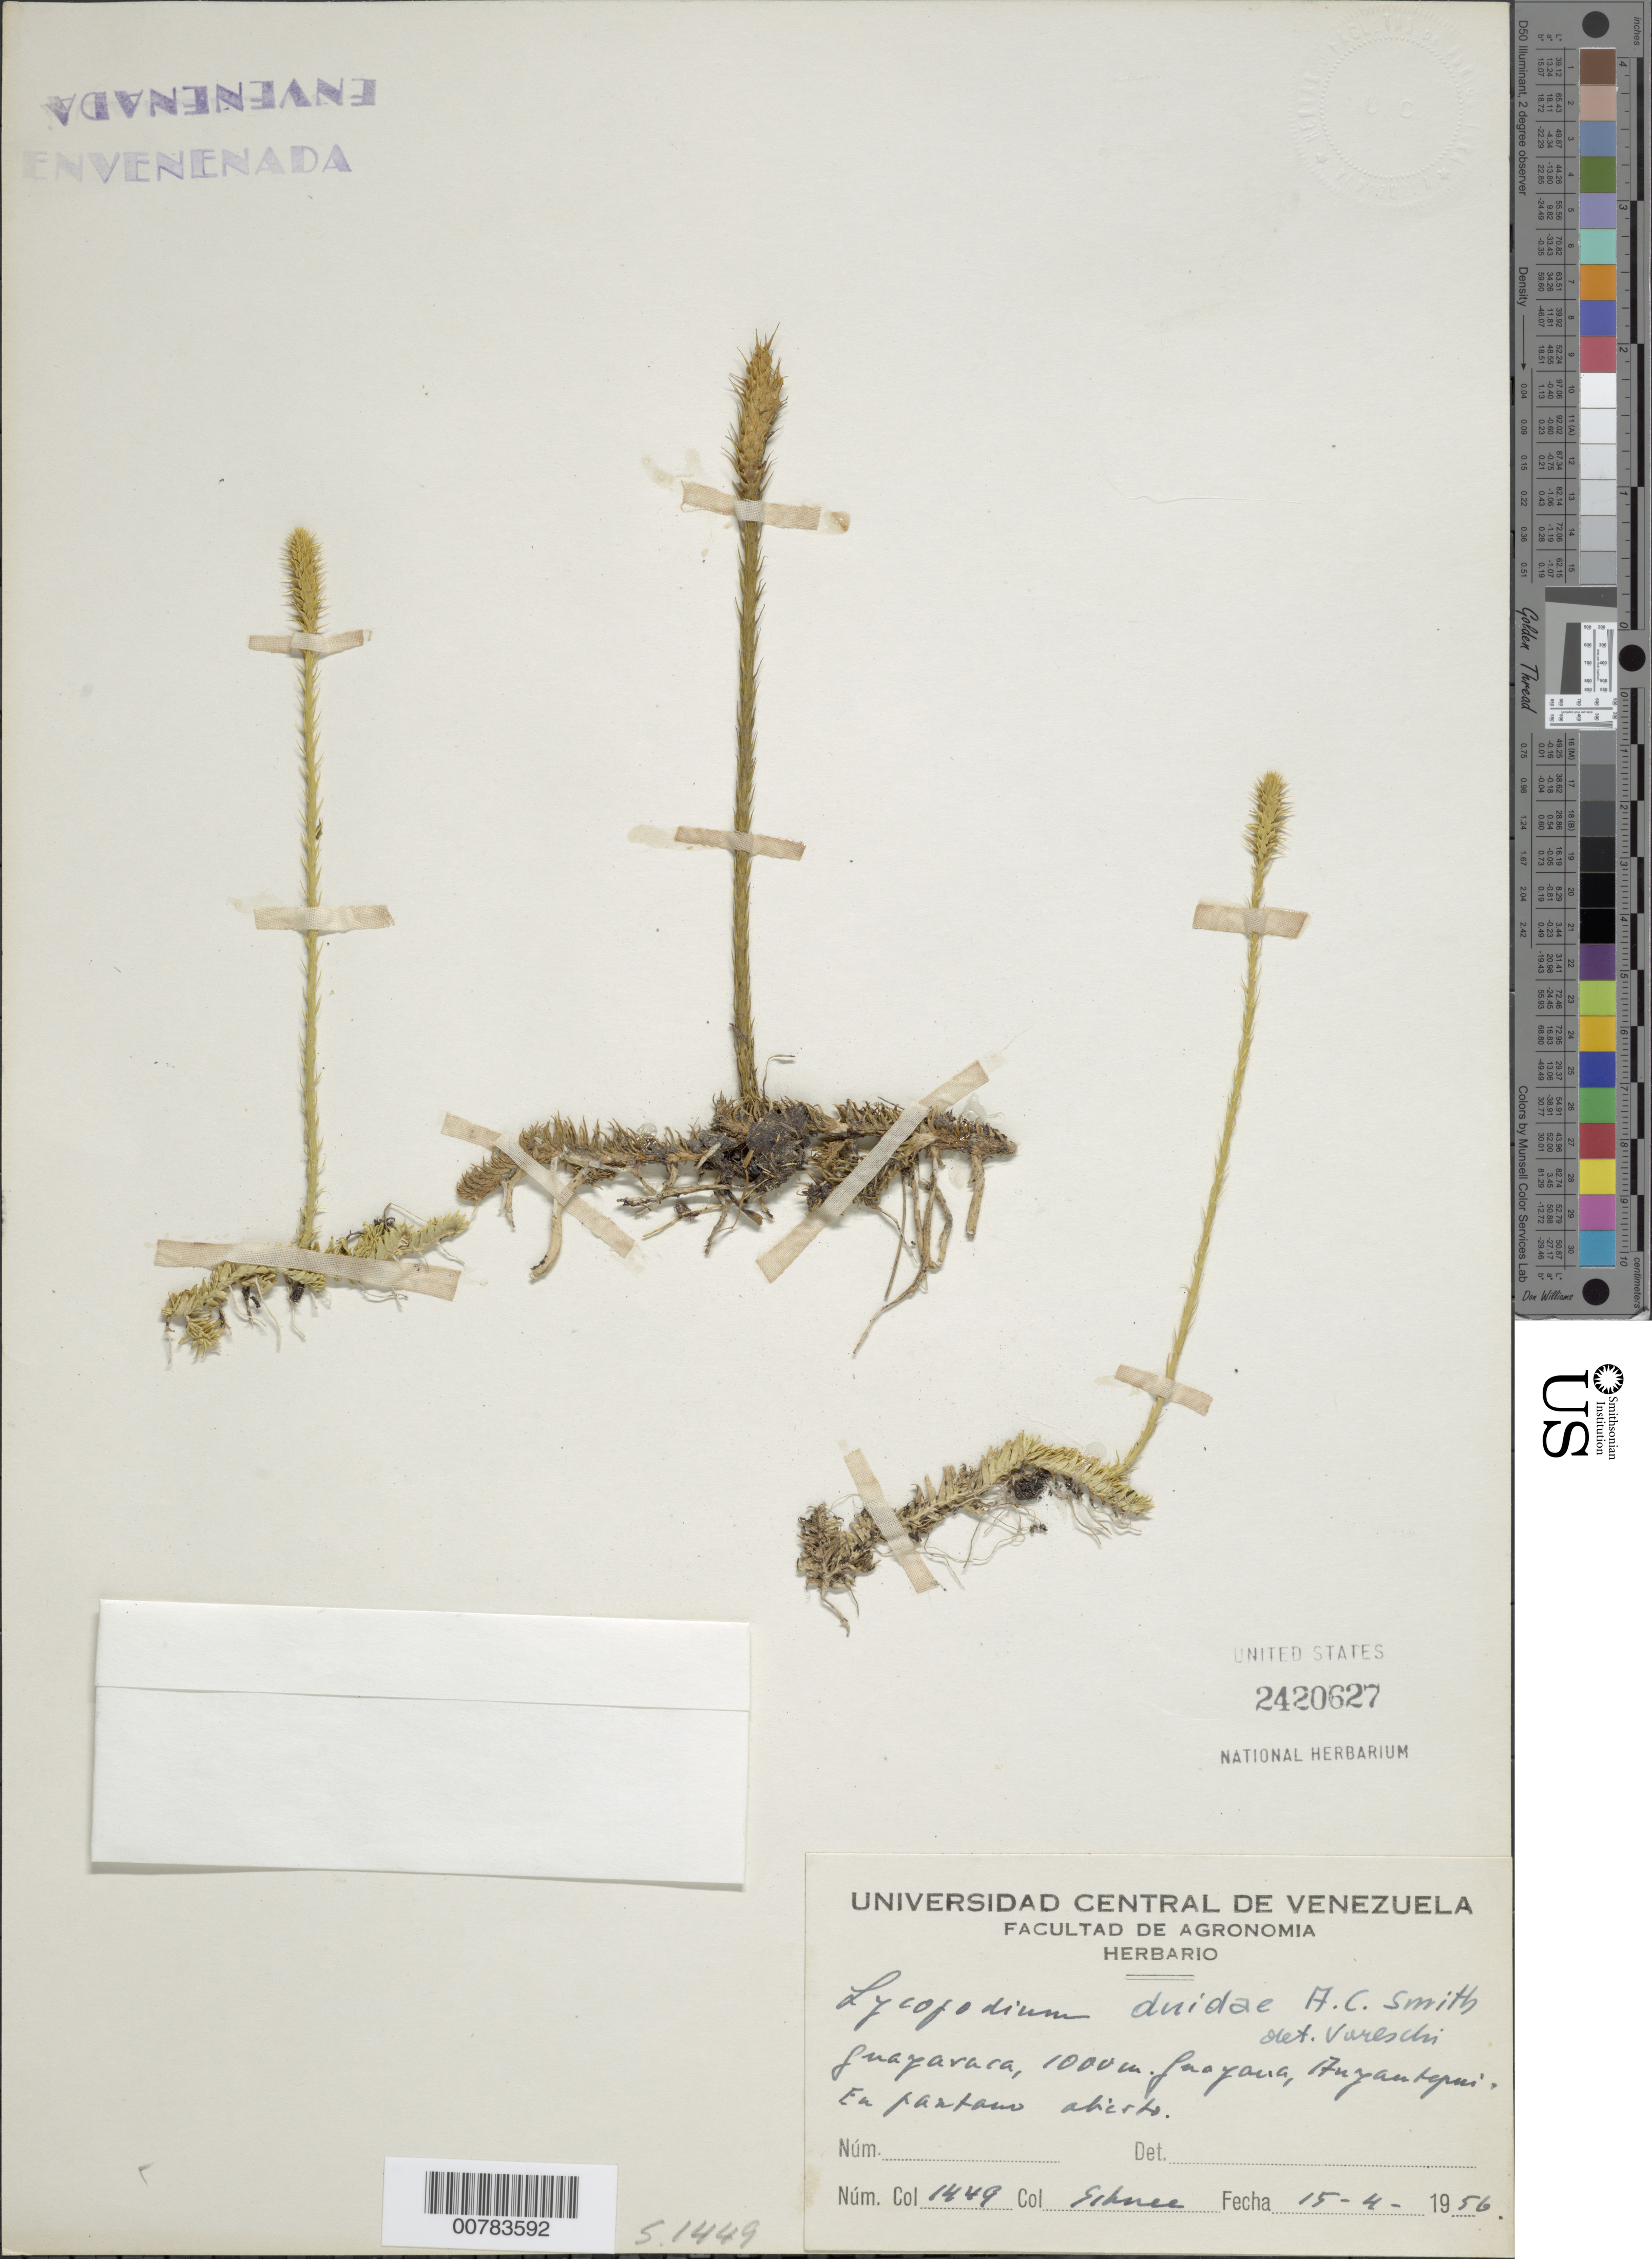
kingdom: Plantae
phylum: Tracheophyta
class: Lycopodiopsida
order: Lycopodiales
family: Lycopodiaceae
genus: Pseudolycopodiella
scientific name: Pseudolycopodiella iuliformis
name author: (Underw. & F.E. Lloyd) Holub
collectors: L. Schnie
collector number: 1449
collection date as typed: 15-Apr-56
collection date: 1956-04-15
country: Venezuela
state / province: Bolívar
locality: Auyan tepuí, Guayarara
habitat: En pantaur abirto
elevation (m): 1000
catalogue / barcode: US 2420627